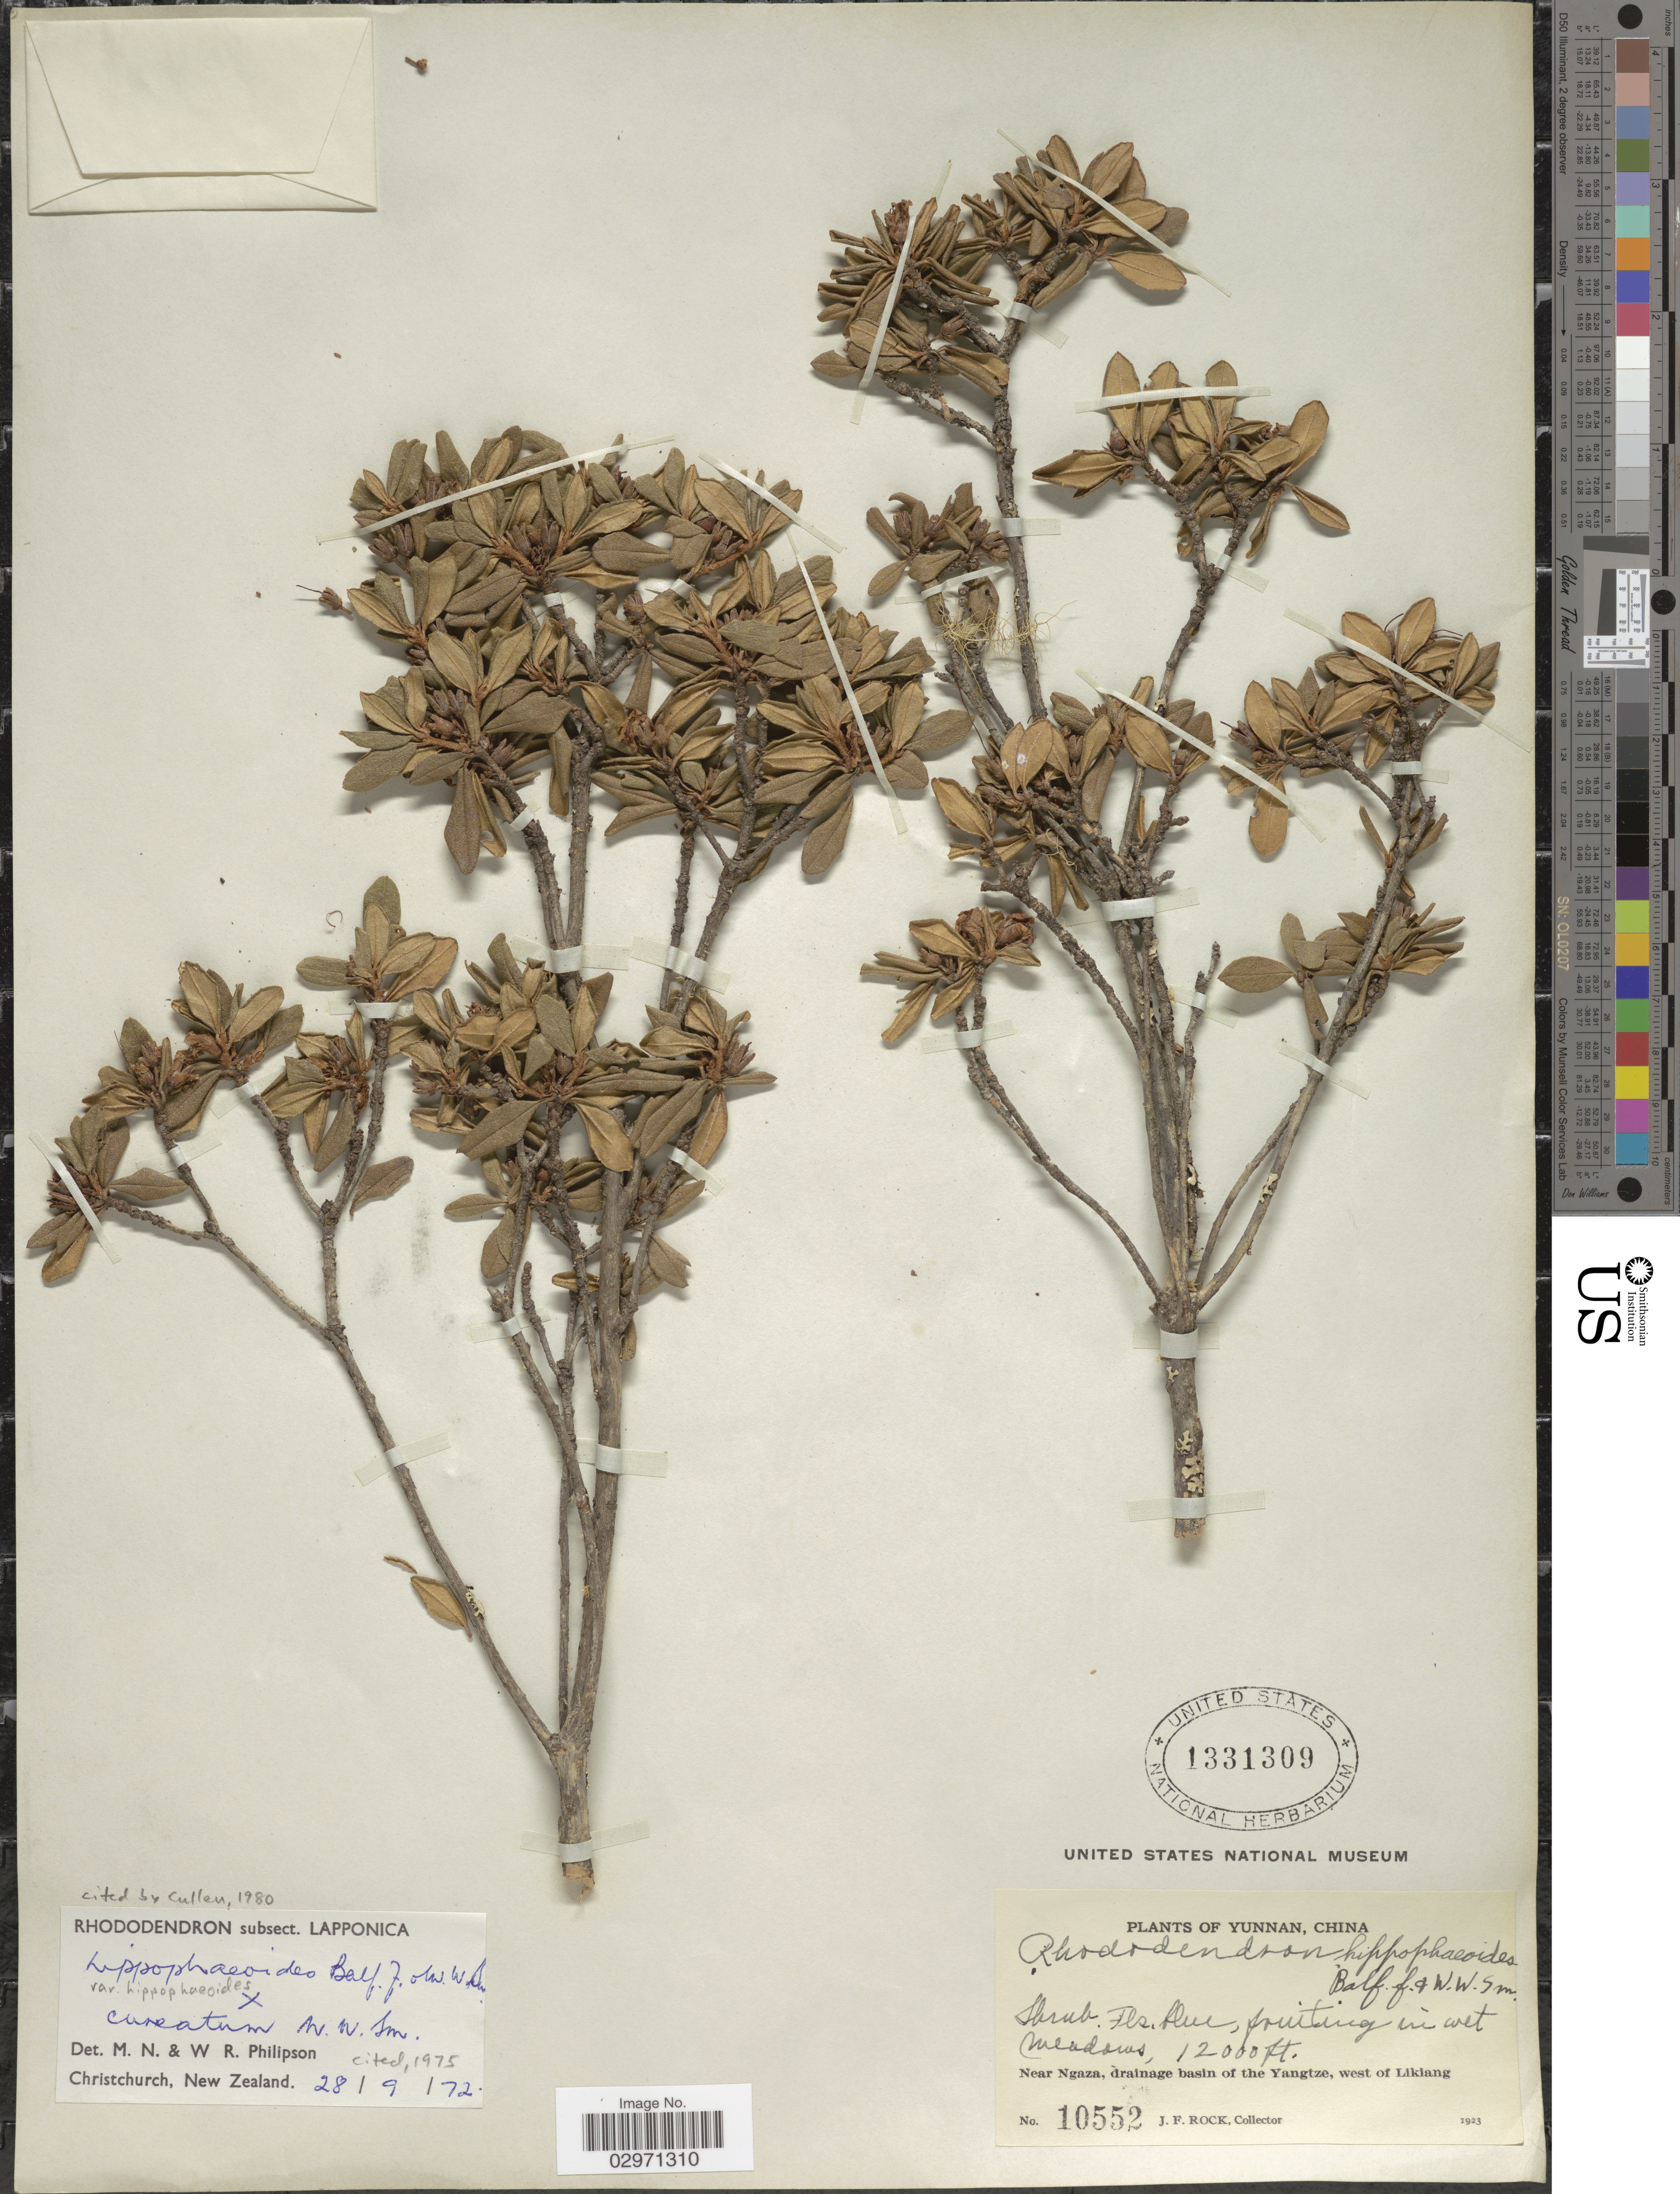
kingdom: Plantae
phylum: Tracheophyta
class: Magnoliopsida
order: Ericales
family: Ericaceae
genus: Rhododendron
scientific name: Rhododendron hippophaeoides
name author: Balf. f. & W.W. Sm.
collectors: J. Rock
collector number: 10552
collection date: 1923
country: China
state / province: Yunnan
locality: Near Ngaza, drainage basin of the Yangtze, west of Likiang.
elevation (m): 3658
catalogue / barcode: US 1331309